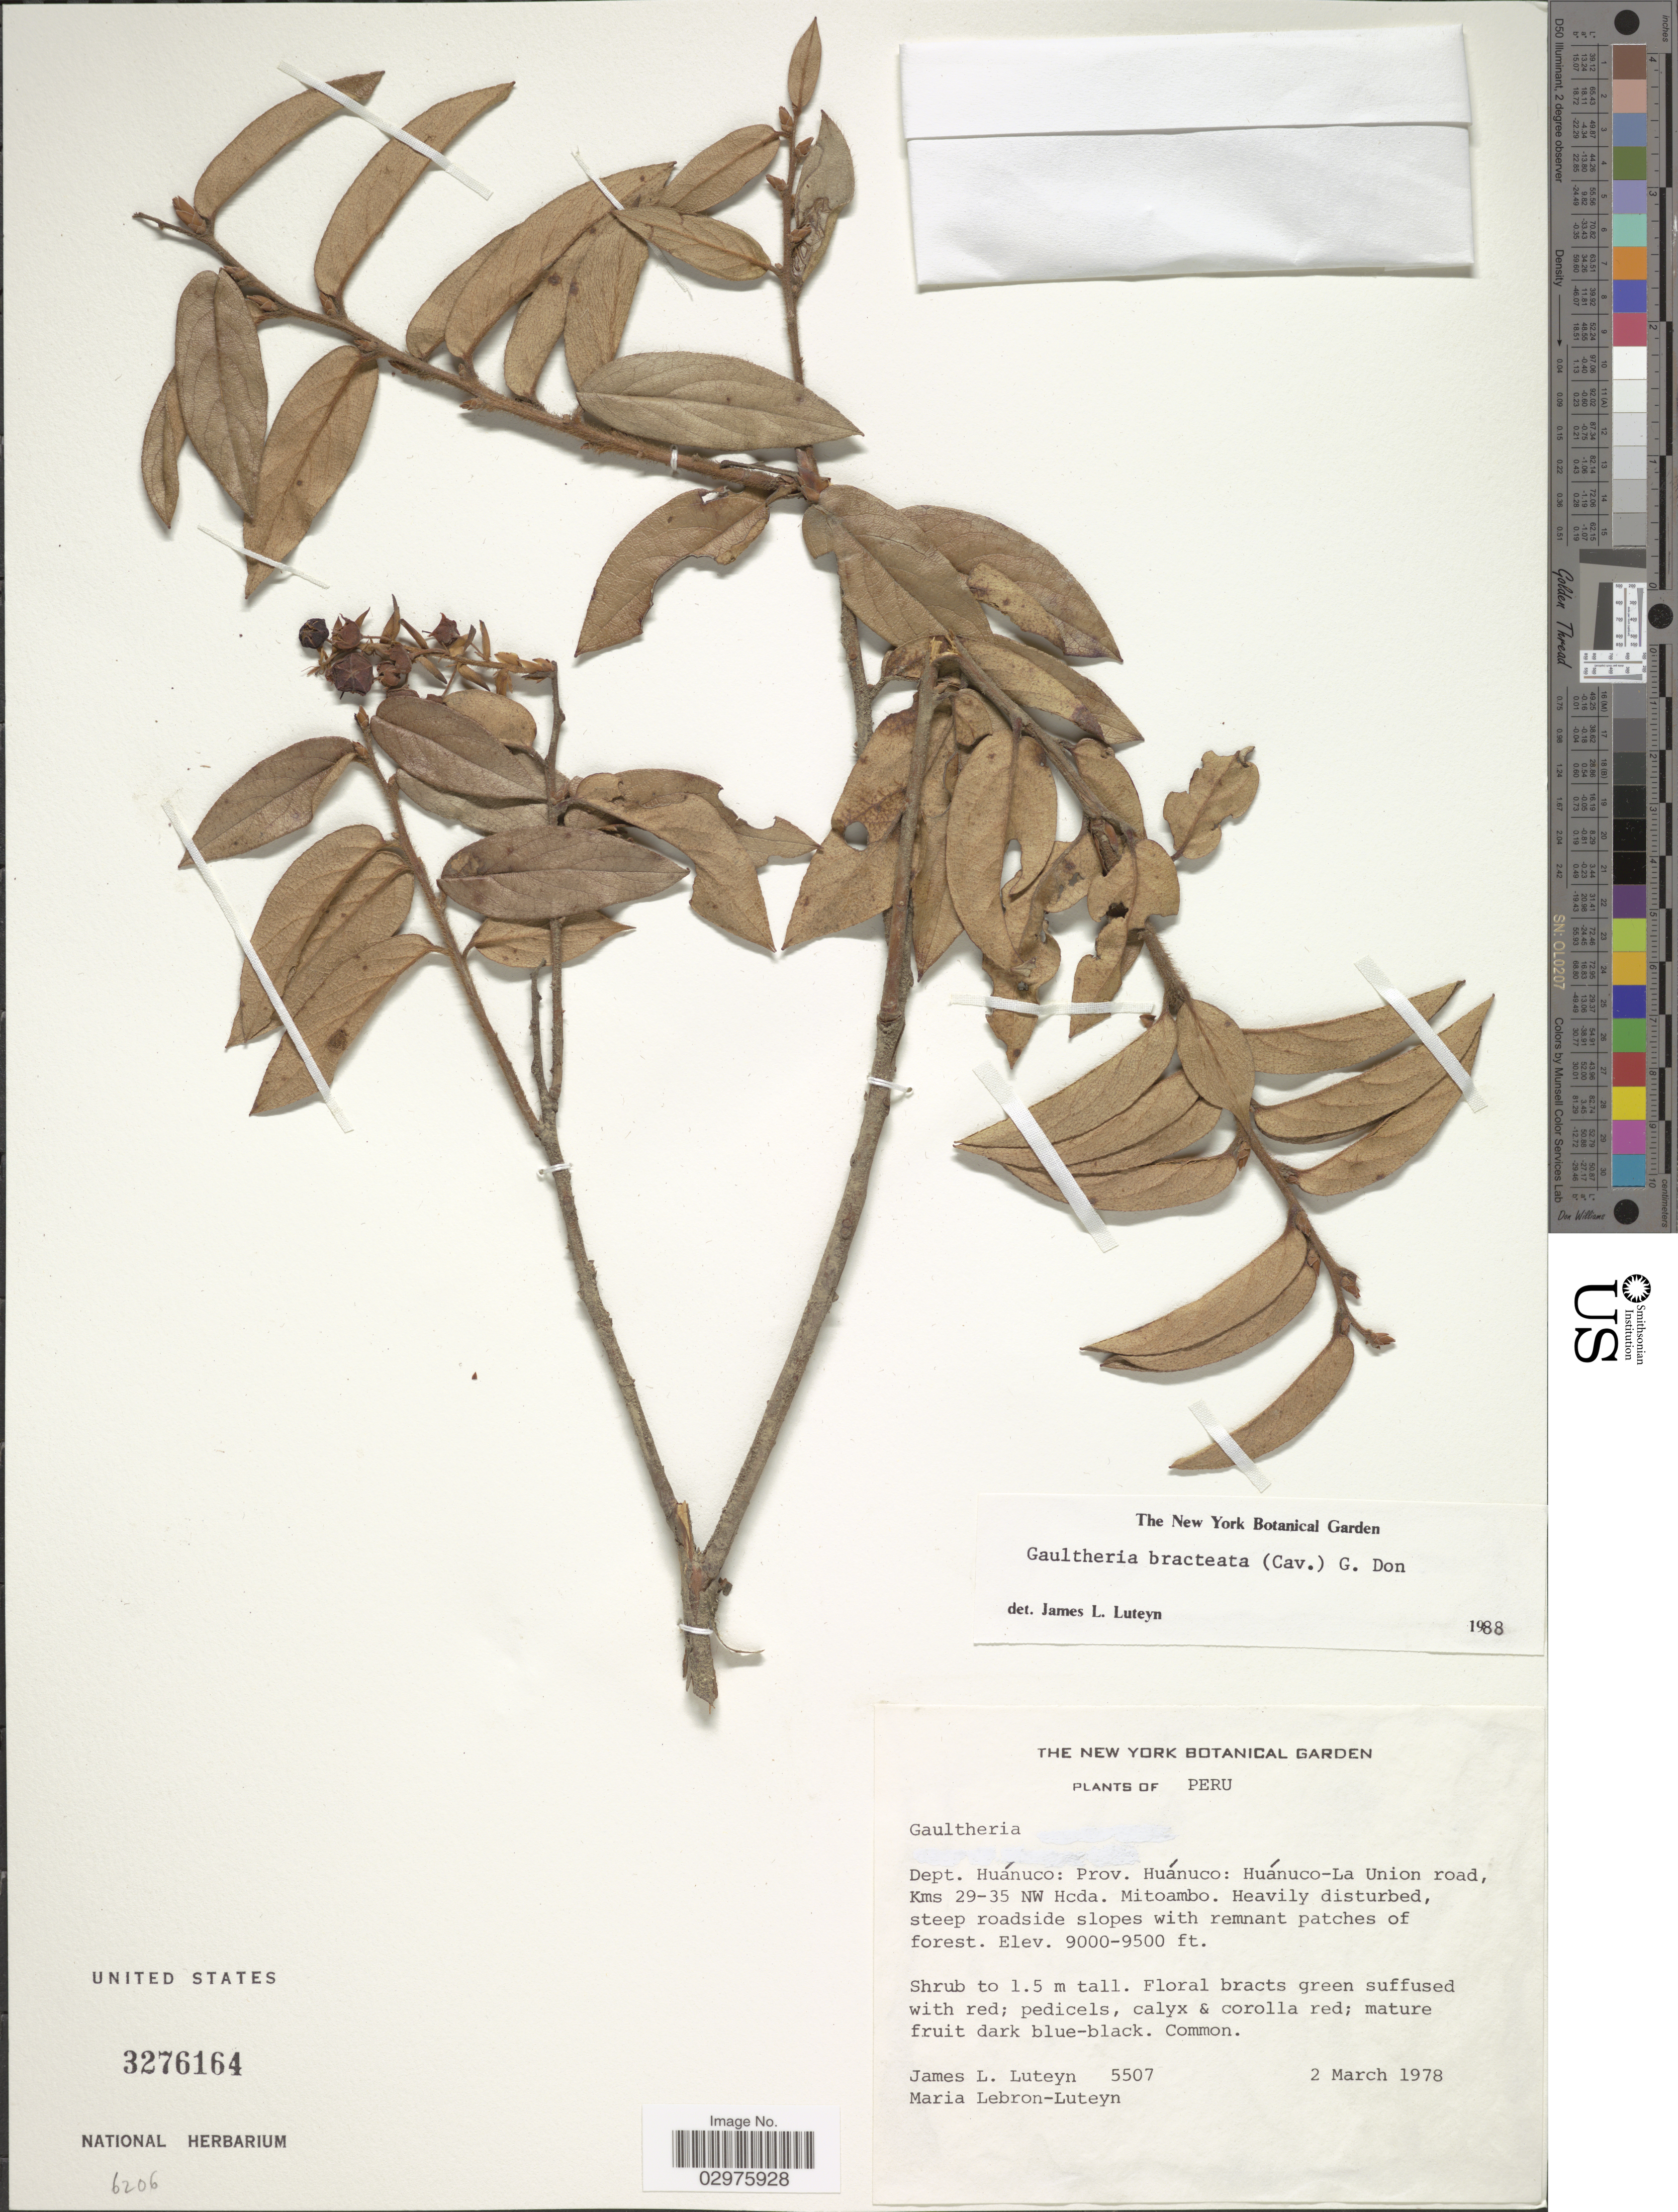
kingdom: Plantae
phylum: Tracheophyta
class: Magnoliopsida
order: Ericales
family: Ericaceae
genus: Gaultheria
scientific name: Gaultheria bracteata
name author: (Cav.) G. Don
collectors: J. L. Luteyn & M. L. Lebrón-Luteyn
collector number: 5507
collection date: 1978-03-02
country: Peru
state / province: Huánuco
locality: Dept. Huánuco: Prov. Huánuco: Huánuco-La Union road, Kms 29-35 NW Hcda. Mitoambo.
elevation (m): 2743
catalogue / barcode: US 3276164